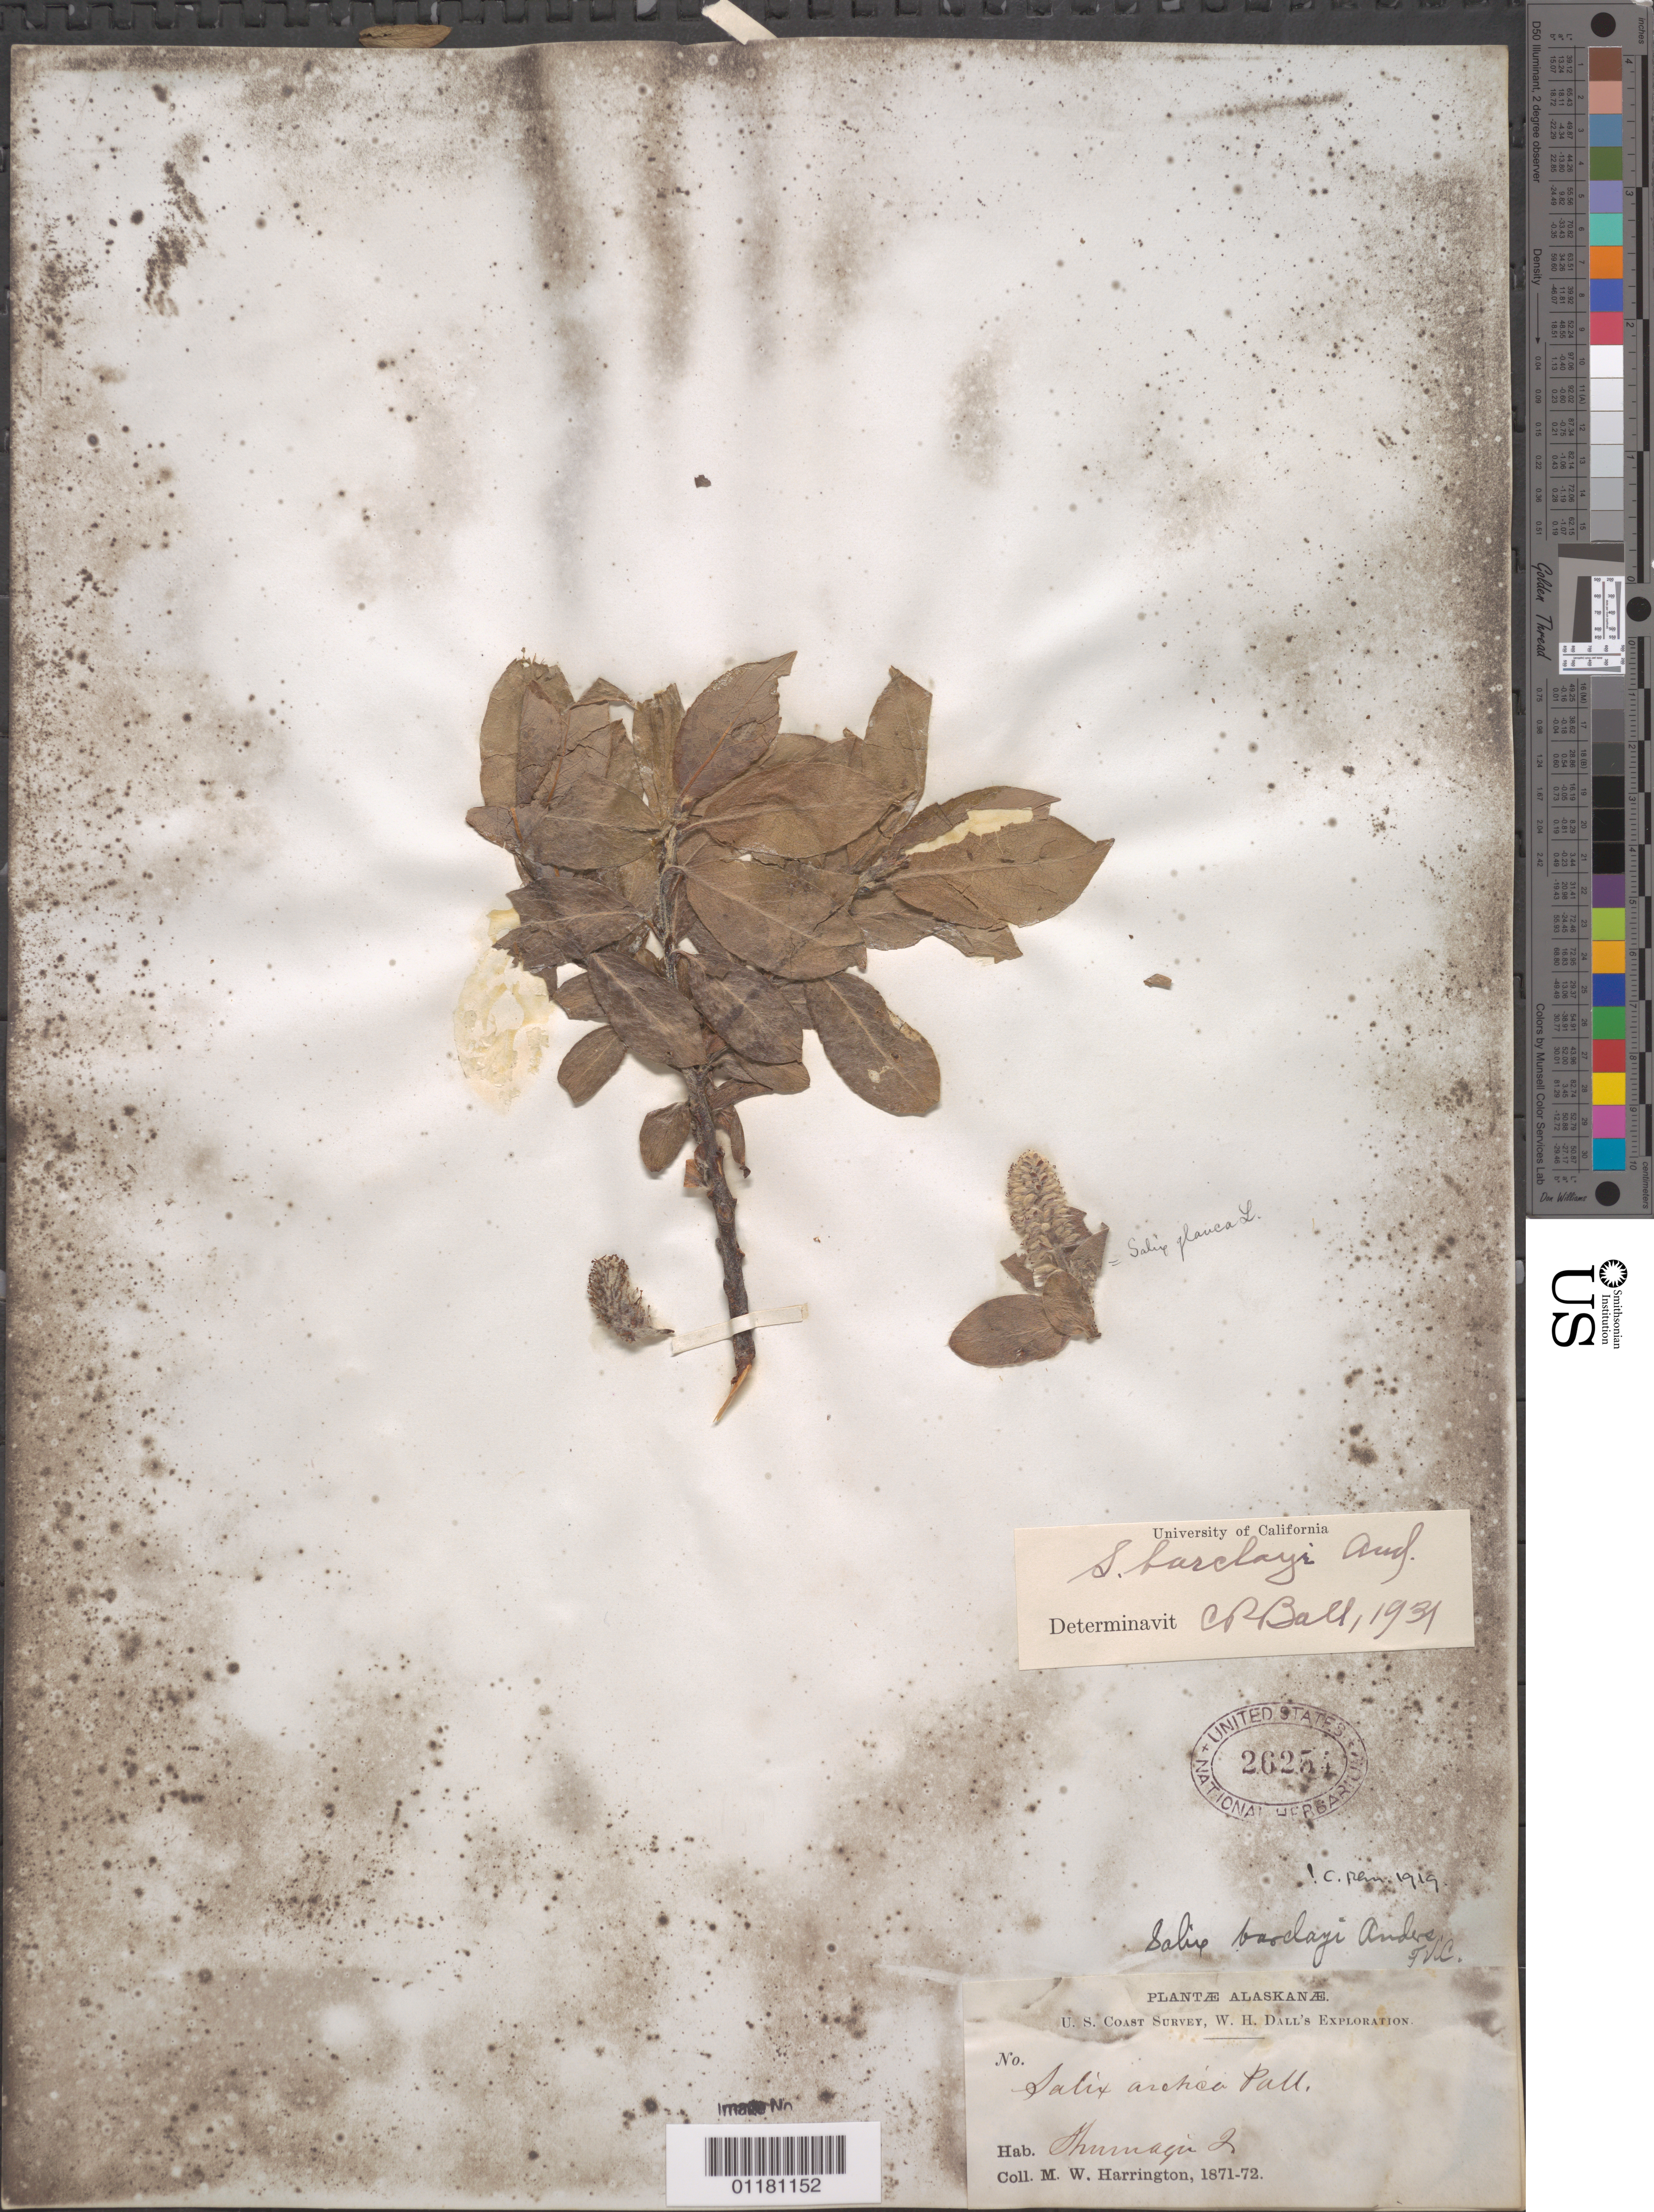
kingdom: Plantae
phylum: Tracheophyta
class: Magnoliopsida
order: Malpighiales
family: Salicaceae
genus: Salix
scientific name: Salix barclayi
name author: Andersson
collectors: M. W. Harrington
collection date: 1871/1872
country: United States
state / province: Alaska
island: Shumagin Is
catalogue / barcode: US 26254